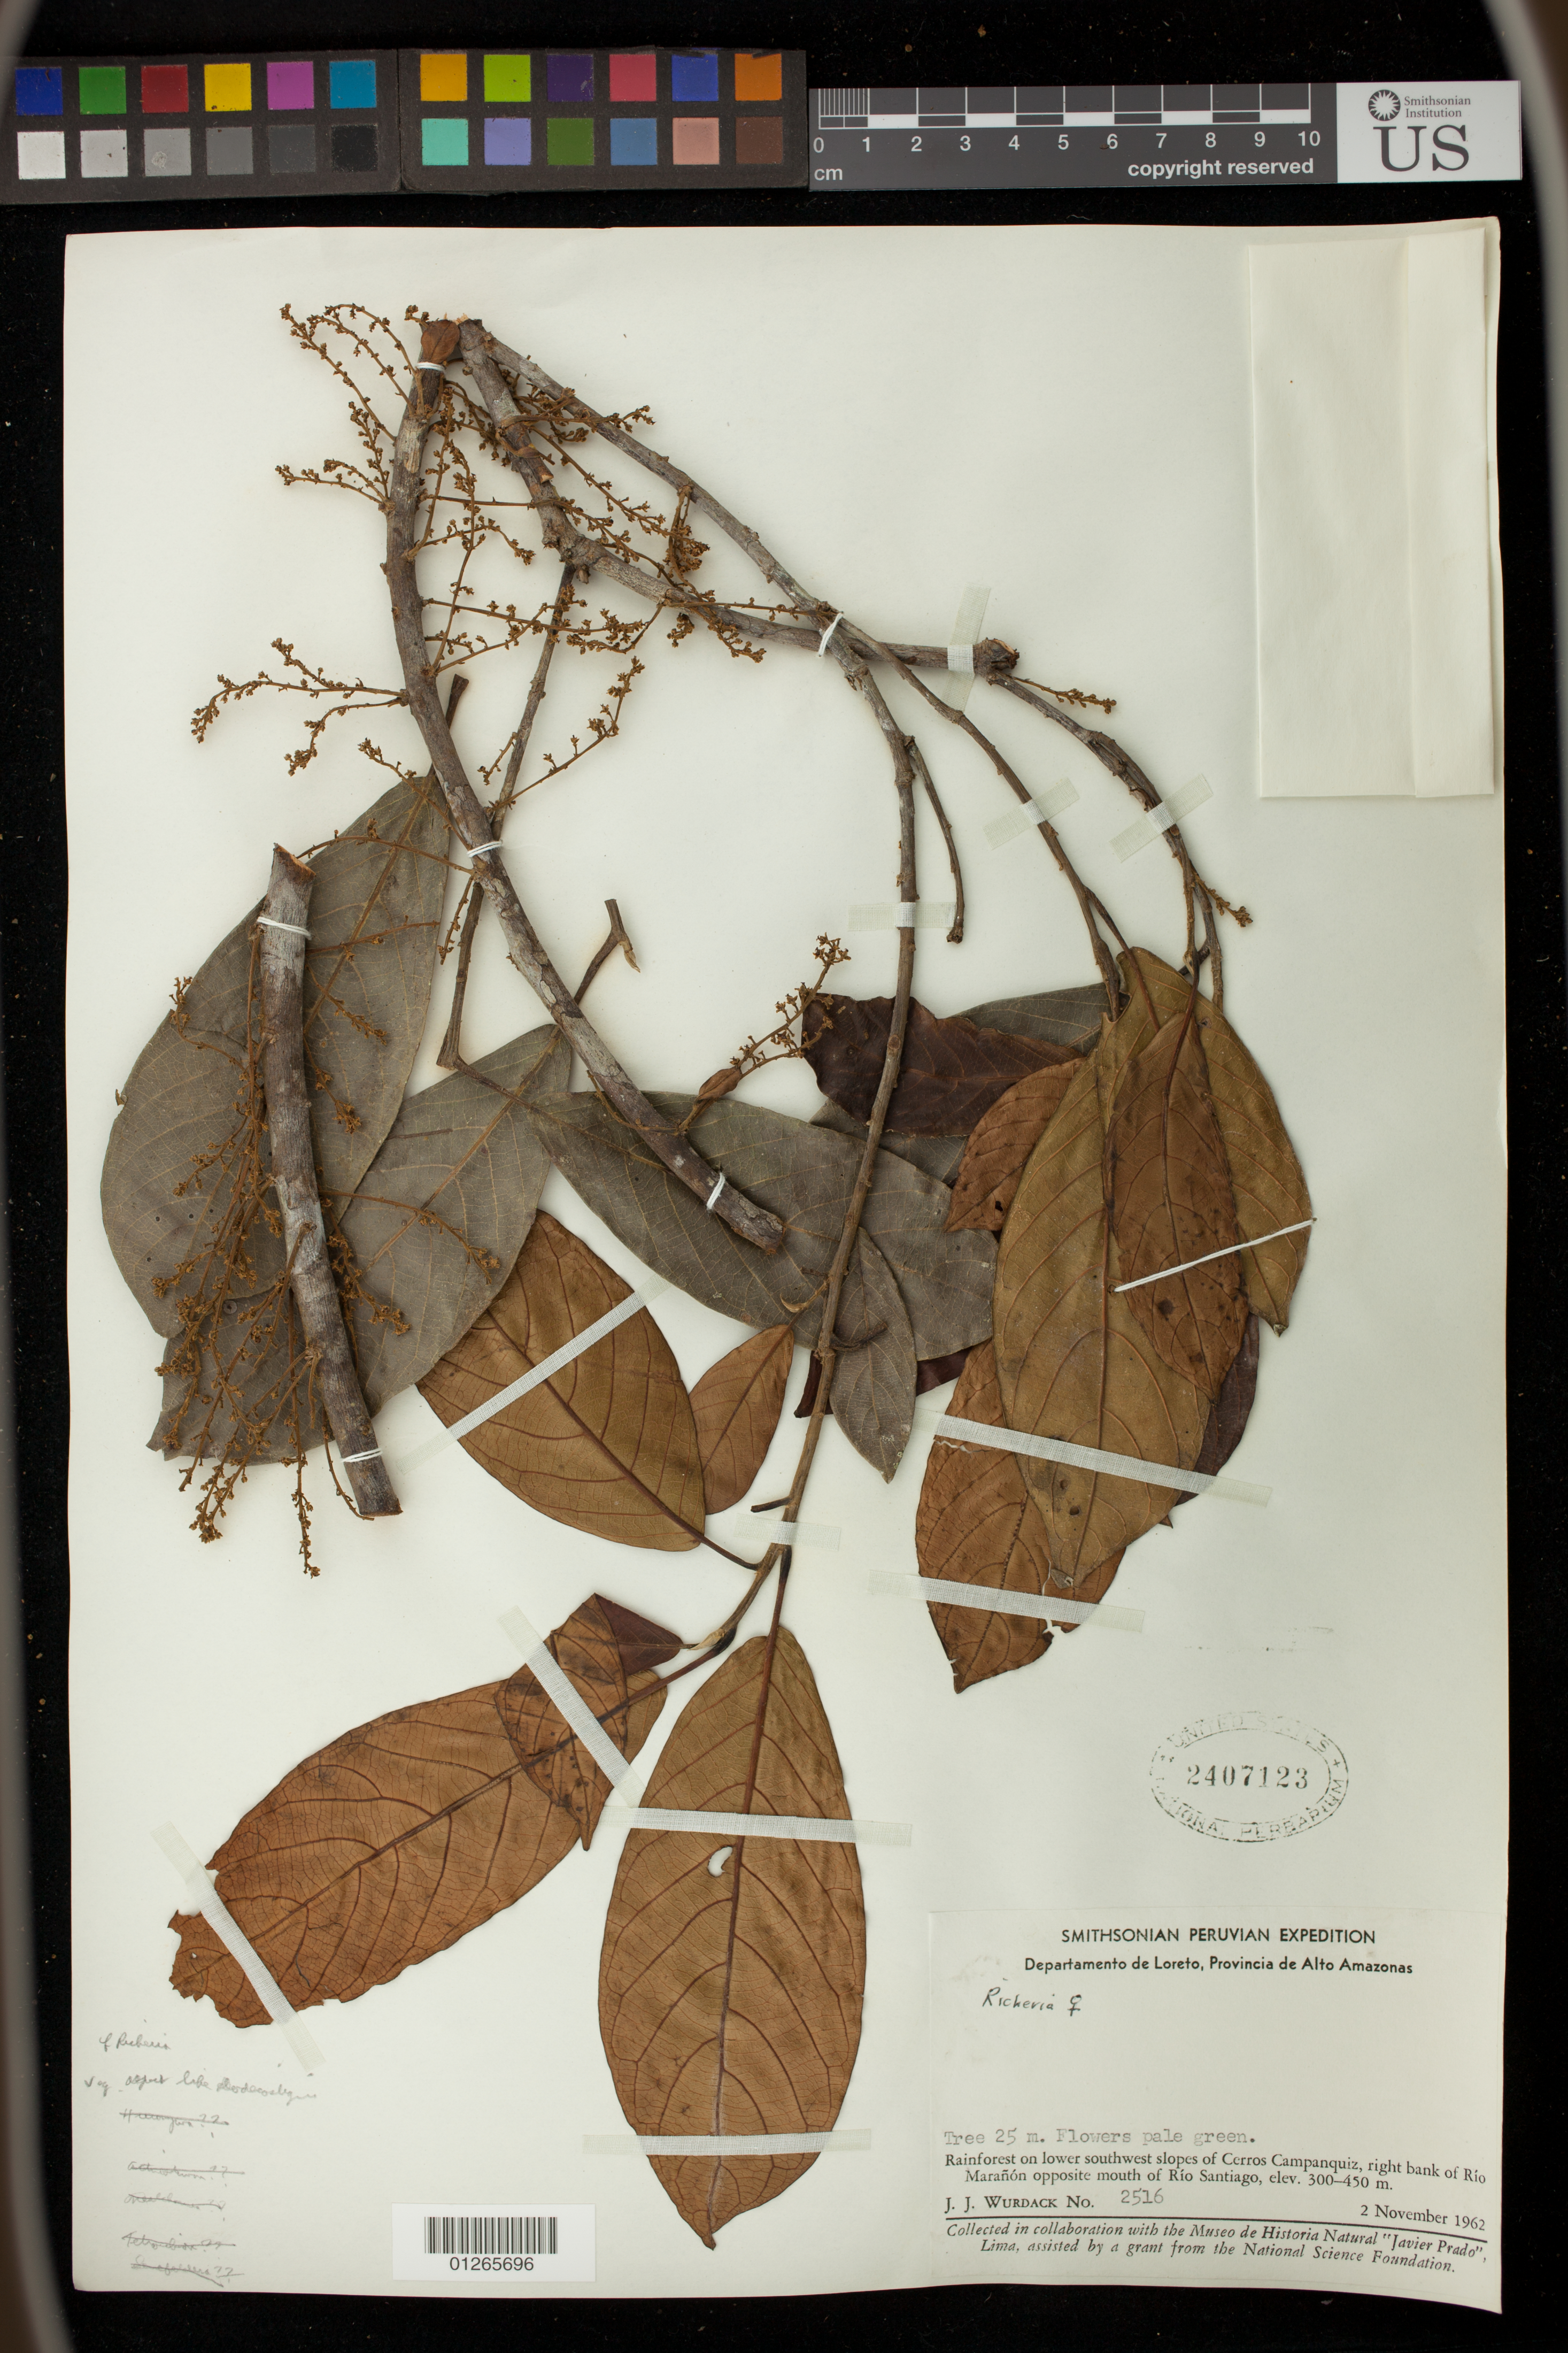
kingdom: Plantae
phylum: Tracheophyta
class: Magnoliopsida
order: Malpighiales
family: Phyllanthaceae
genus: Richeria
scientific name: Richeria sp.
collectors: J. J. Wurdack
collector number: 2516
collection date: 1962-11-02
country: Peru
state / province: Loreto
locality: La Mesa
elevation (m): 300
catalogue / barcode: US 2407123